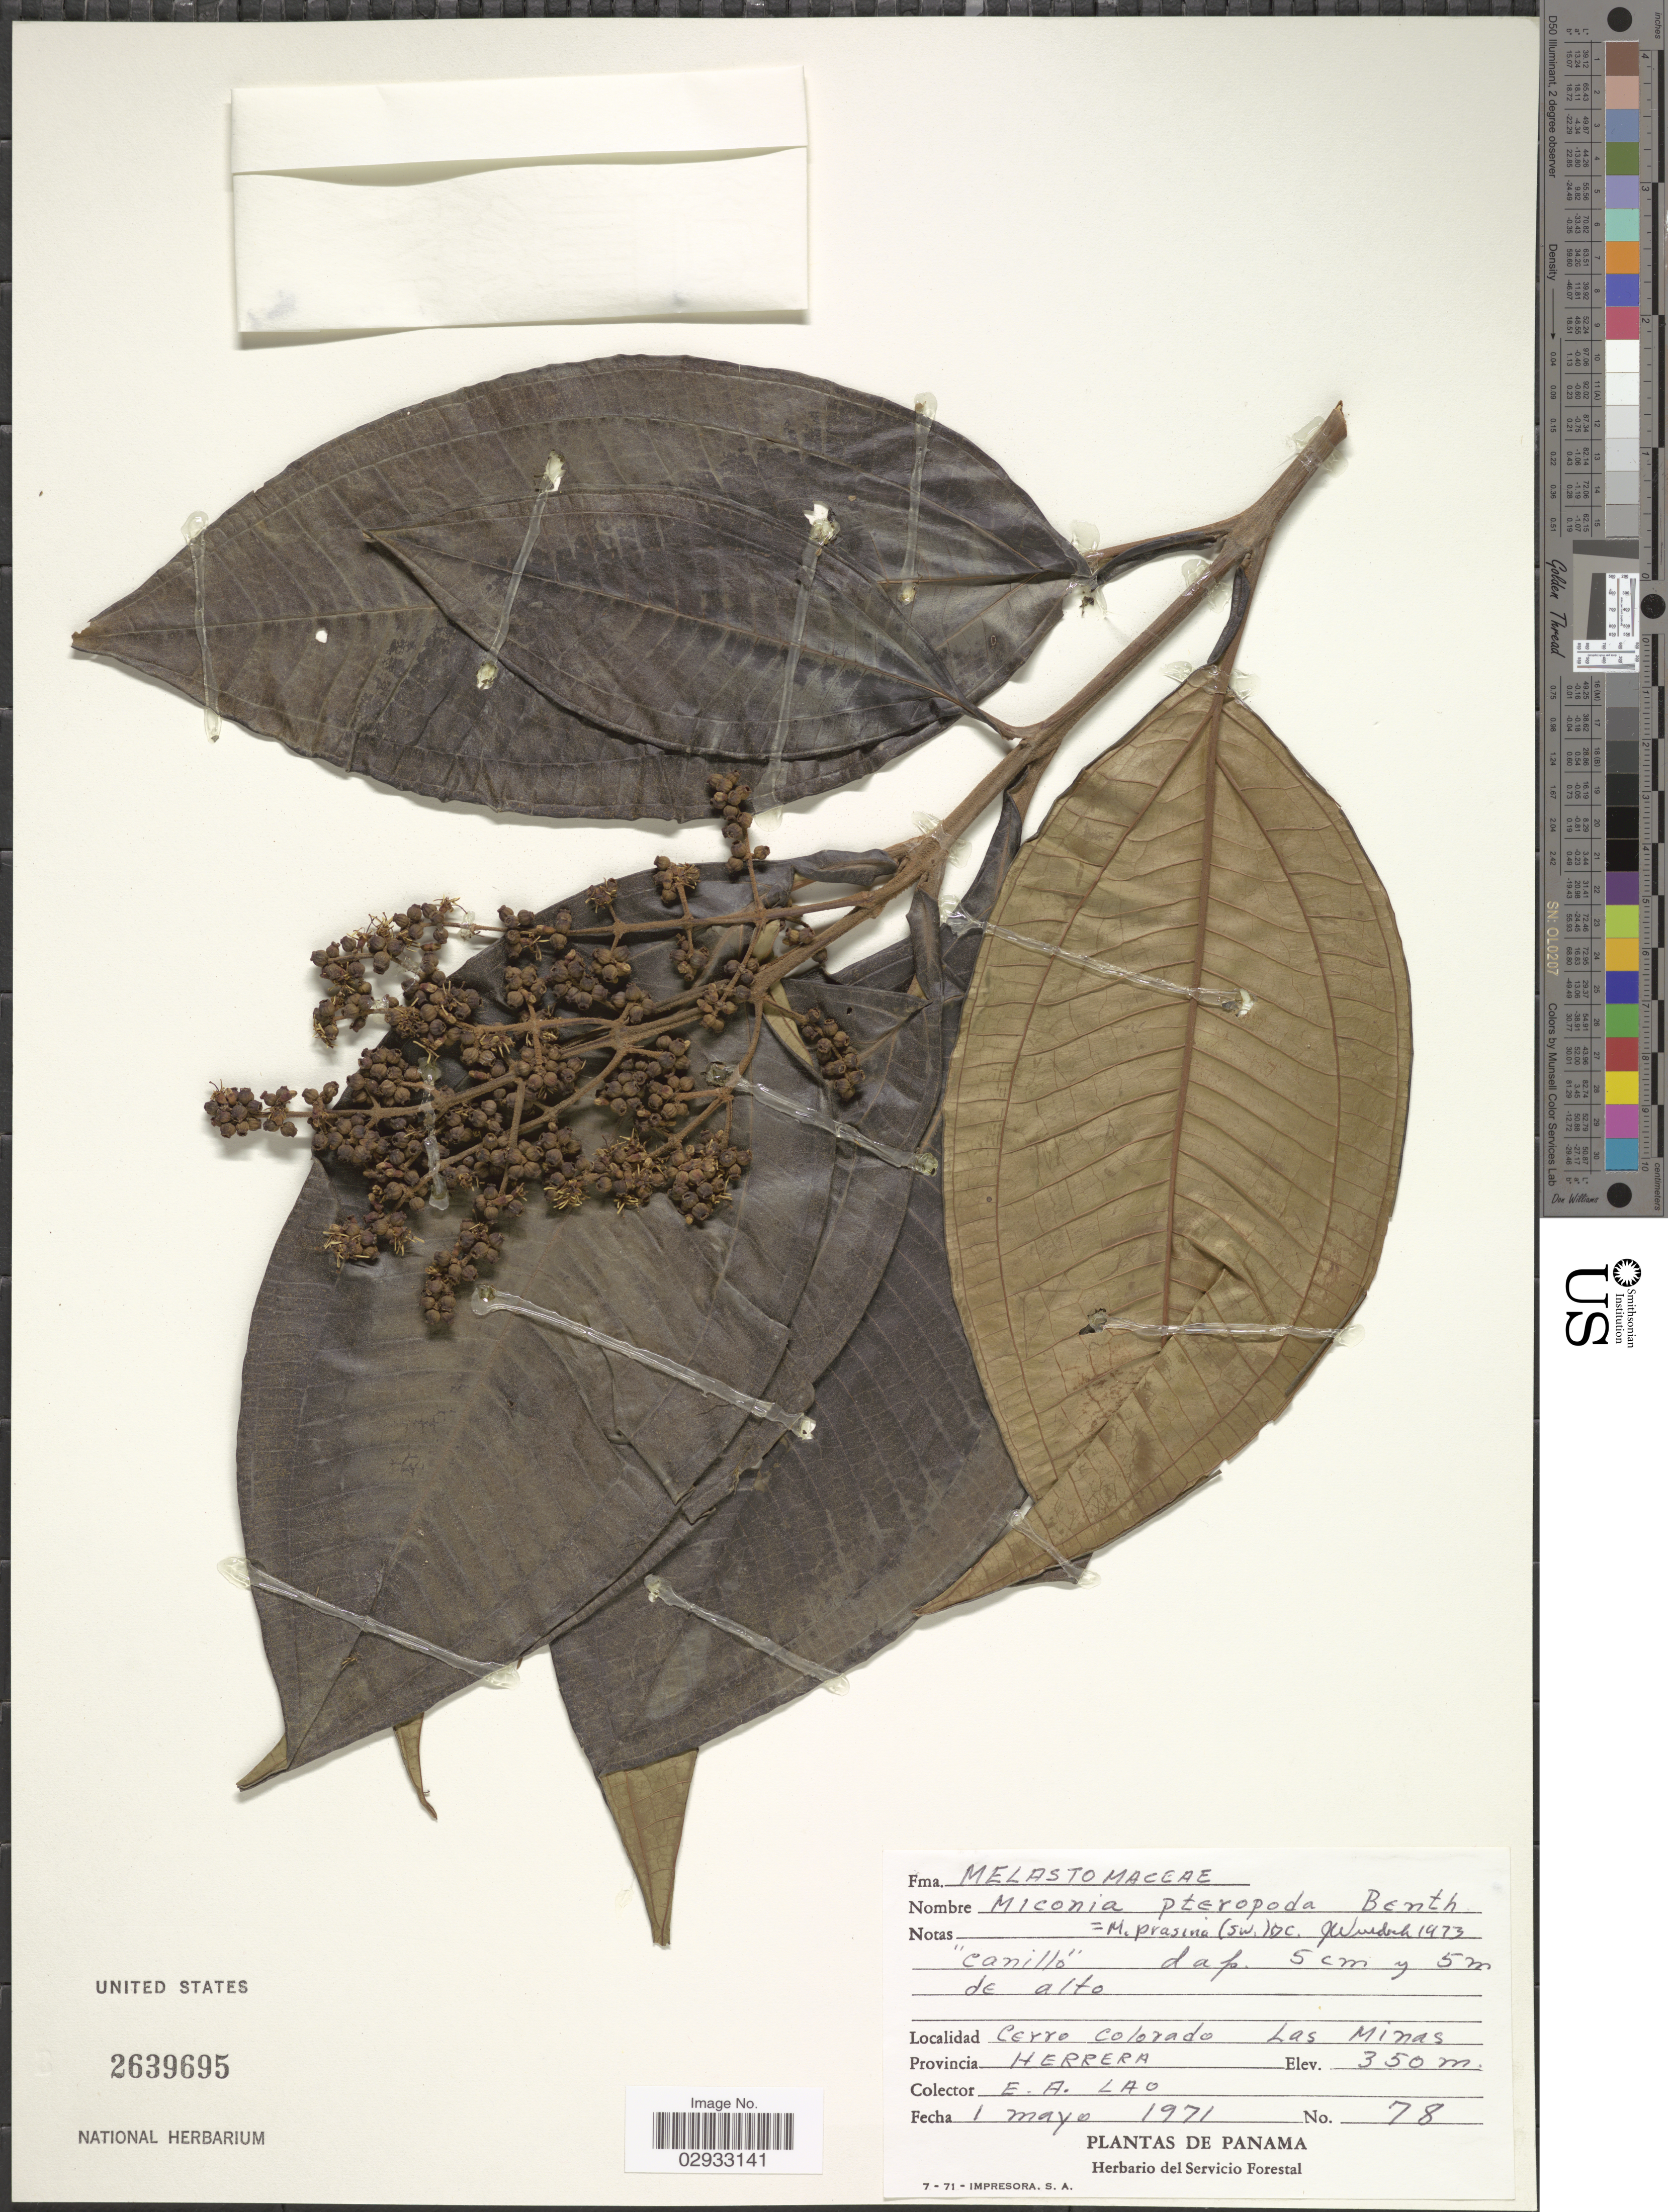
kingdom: Plantae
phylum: Tracheophyta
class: Magnoliopsida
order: Myrtales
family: Melastomataceae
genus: Miconia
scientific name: Miconia pteropoda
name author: Benth.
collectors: E. Lao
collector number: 78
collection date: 1971-05-01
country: Panama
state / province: Herrera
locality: Cerro Colorado Las Minas. Provincia Herrera.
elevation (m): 350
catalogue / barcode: US 2639695